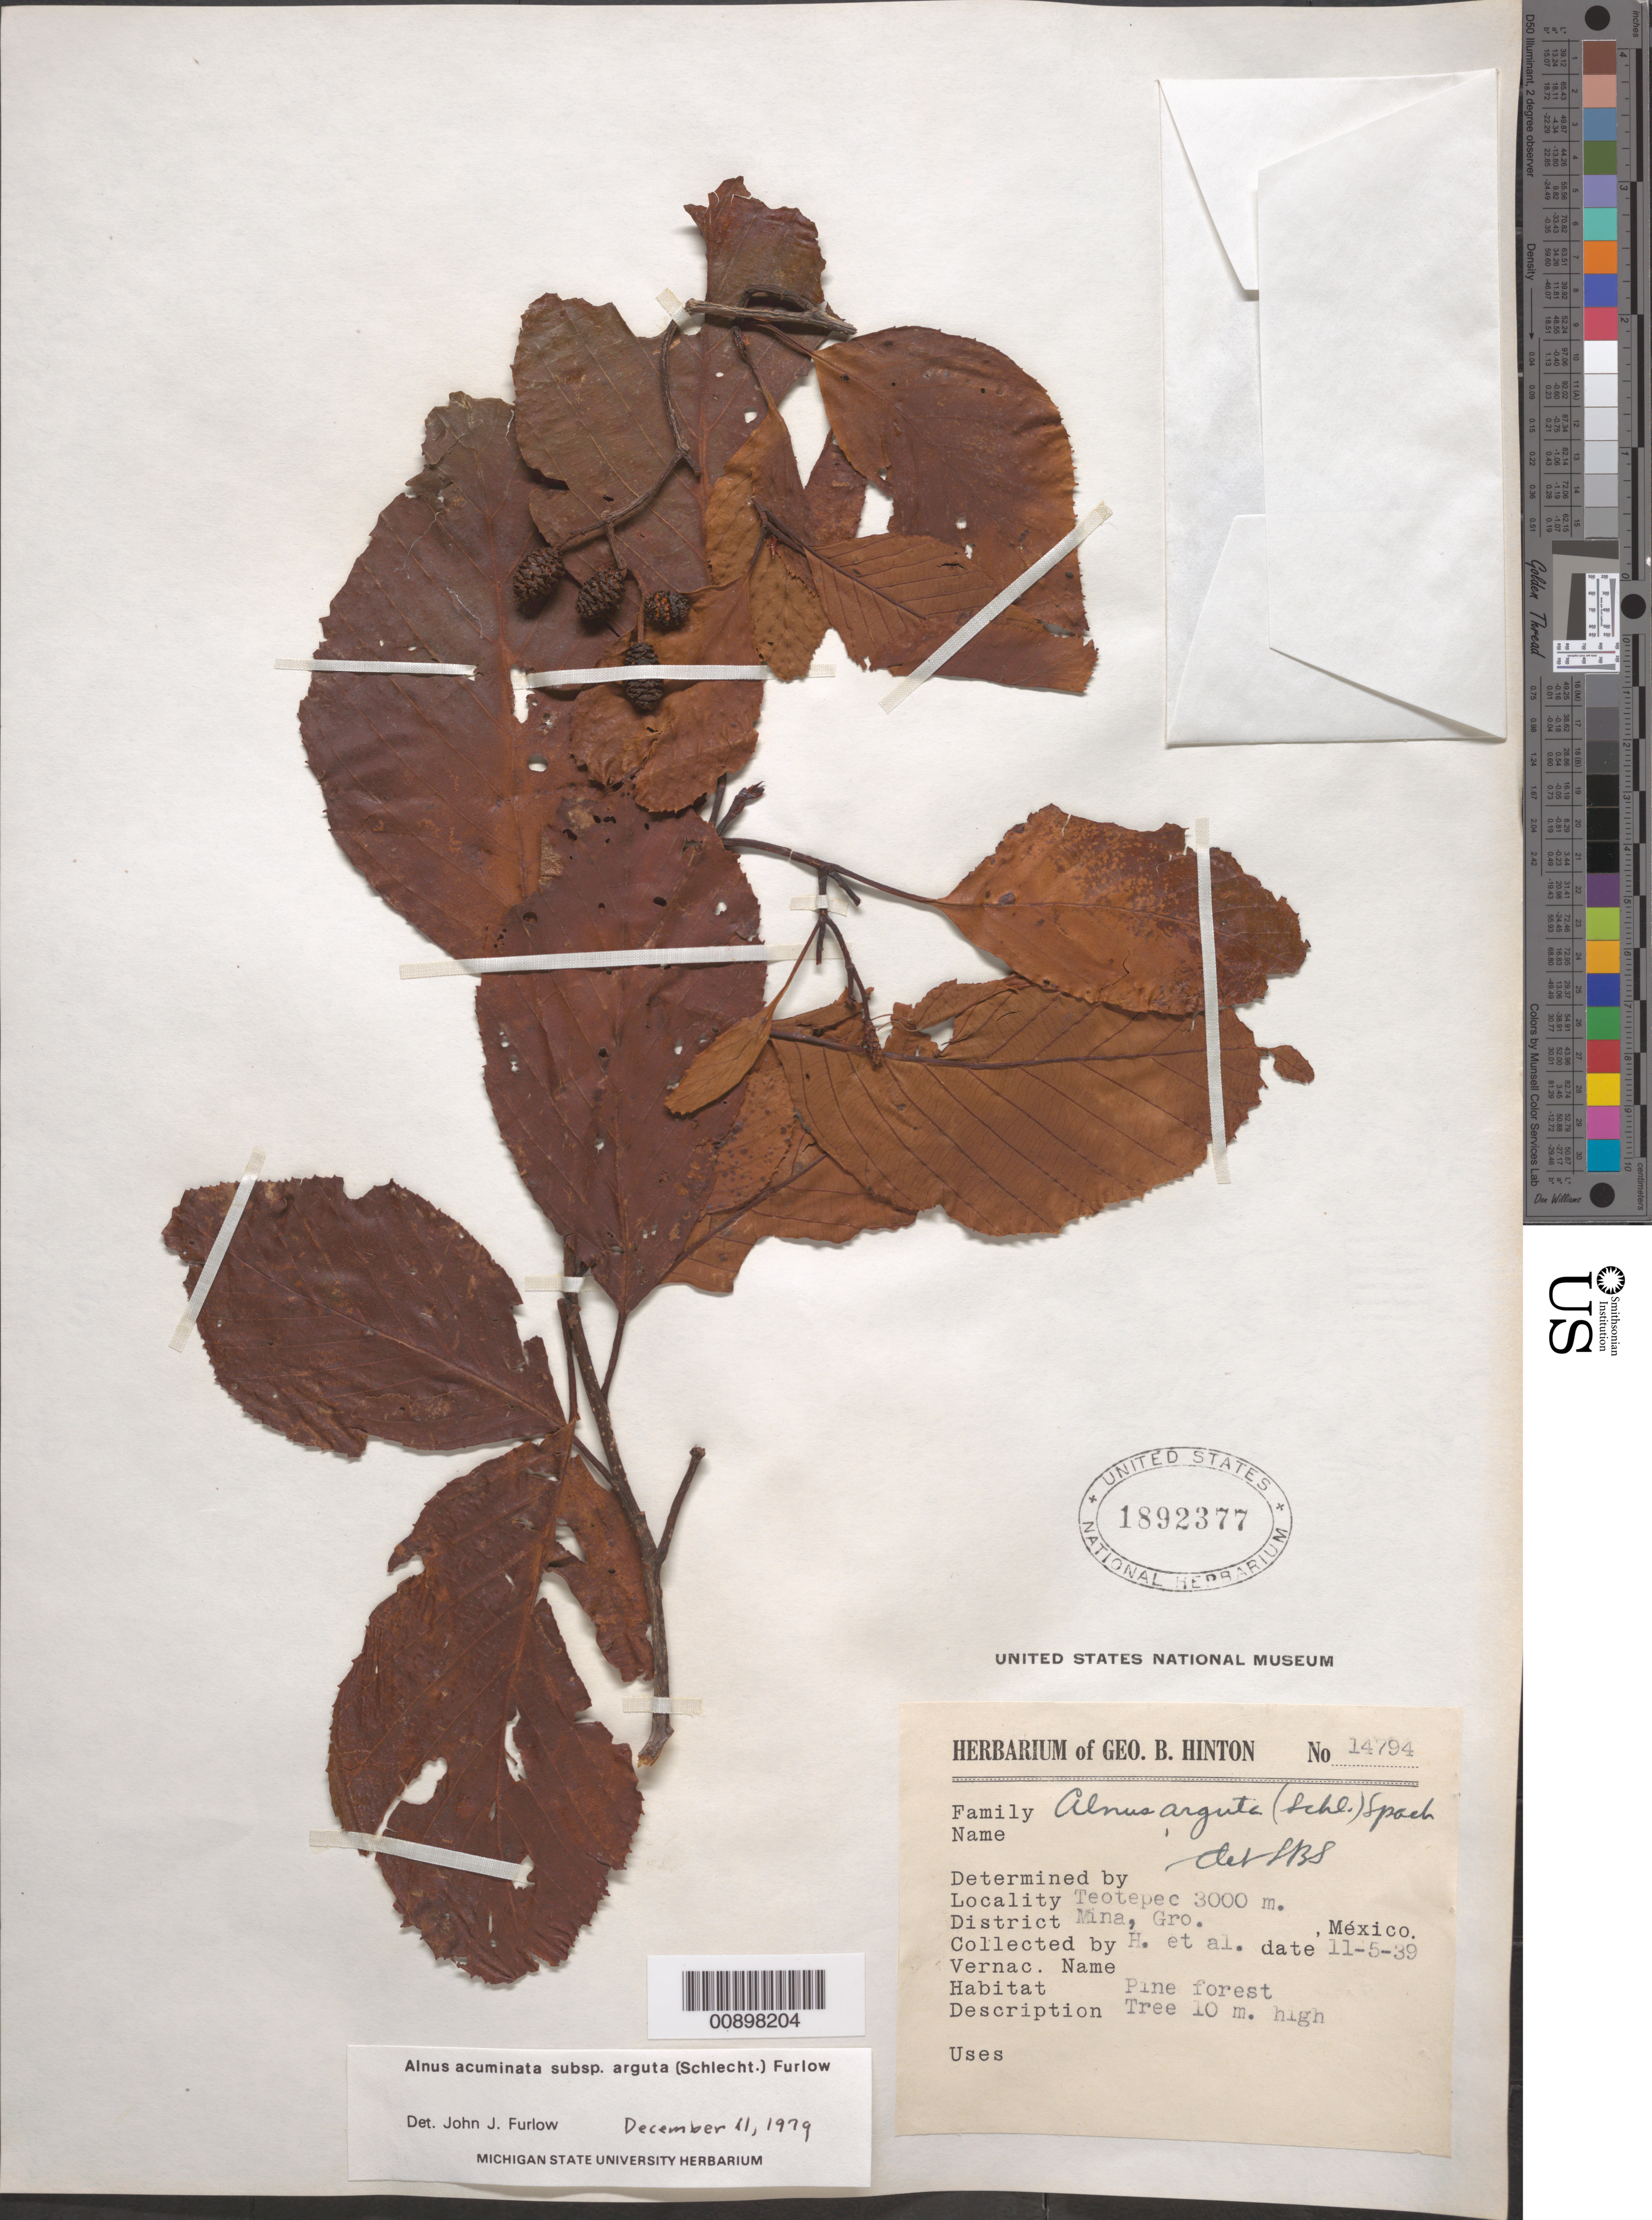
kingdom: Plantae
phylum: Tracheophyta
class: Magnoliopsida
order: Fagales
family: Betulaceae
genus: Alnus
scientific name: Alnus acuminata subsp. arguta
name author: (Schltdl.) Furlow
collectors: G. B. Hinton & et al.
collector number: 14794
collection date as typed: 05 Nov 1939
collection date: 1939-11-05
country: Mexico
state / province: Guerrero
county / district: Mina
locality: Teotepec, District of Mina, State of Guerrero.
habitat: Pine forest.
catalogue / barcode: US 1892377